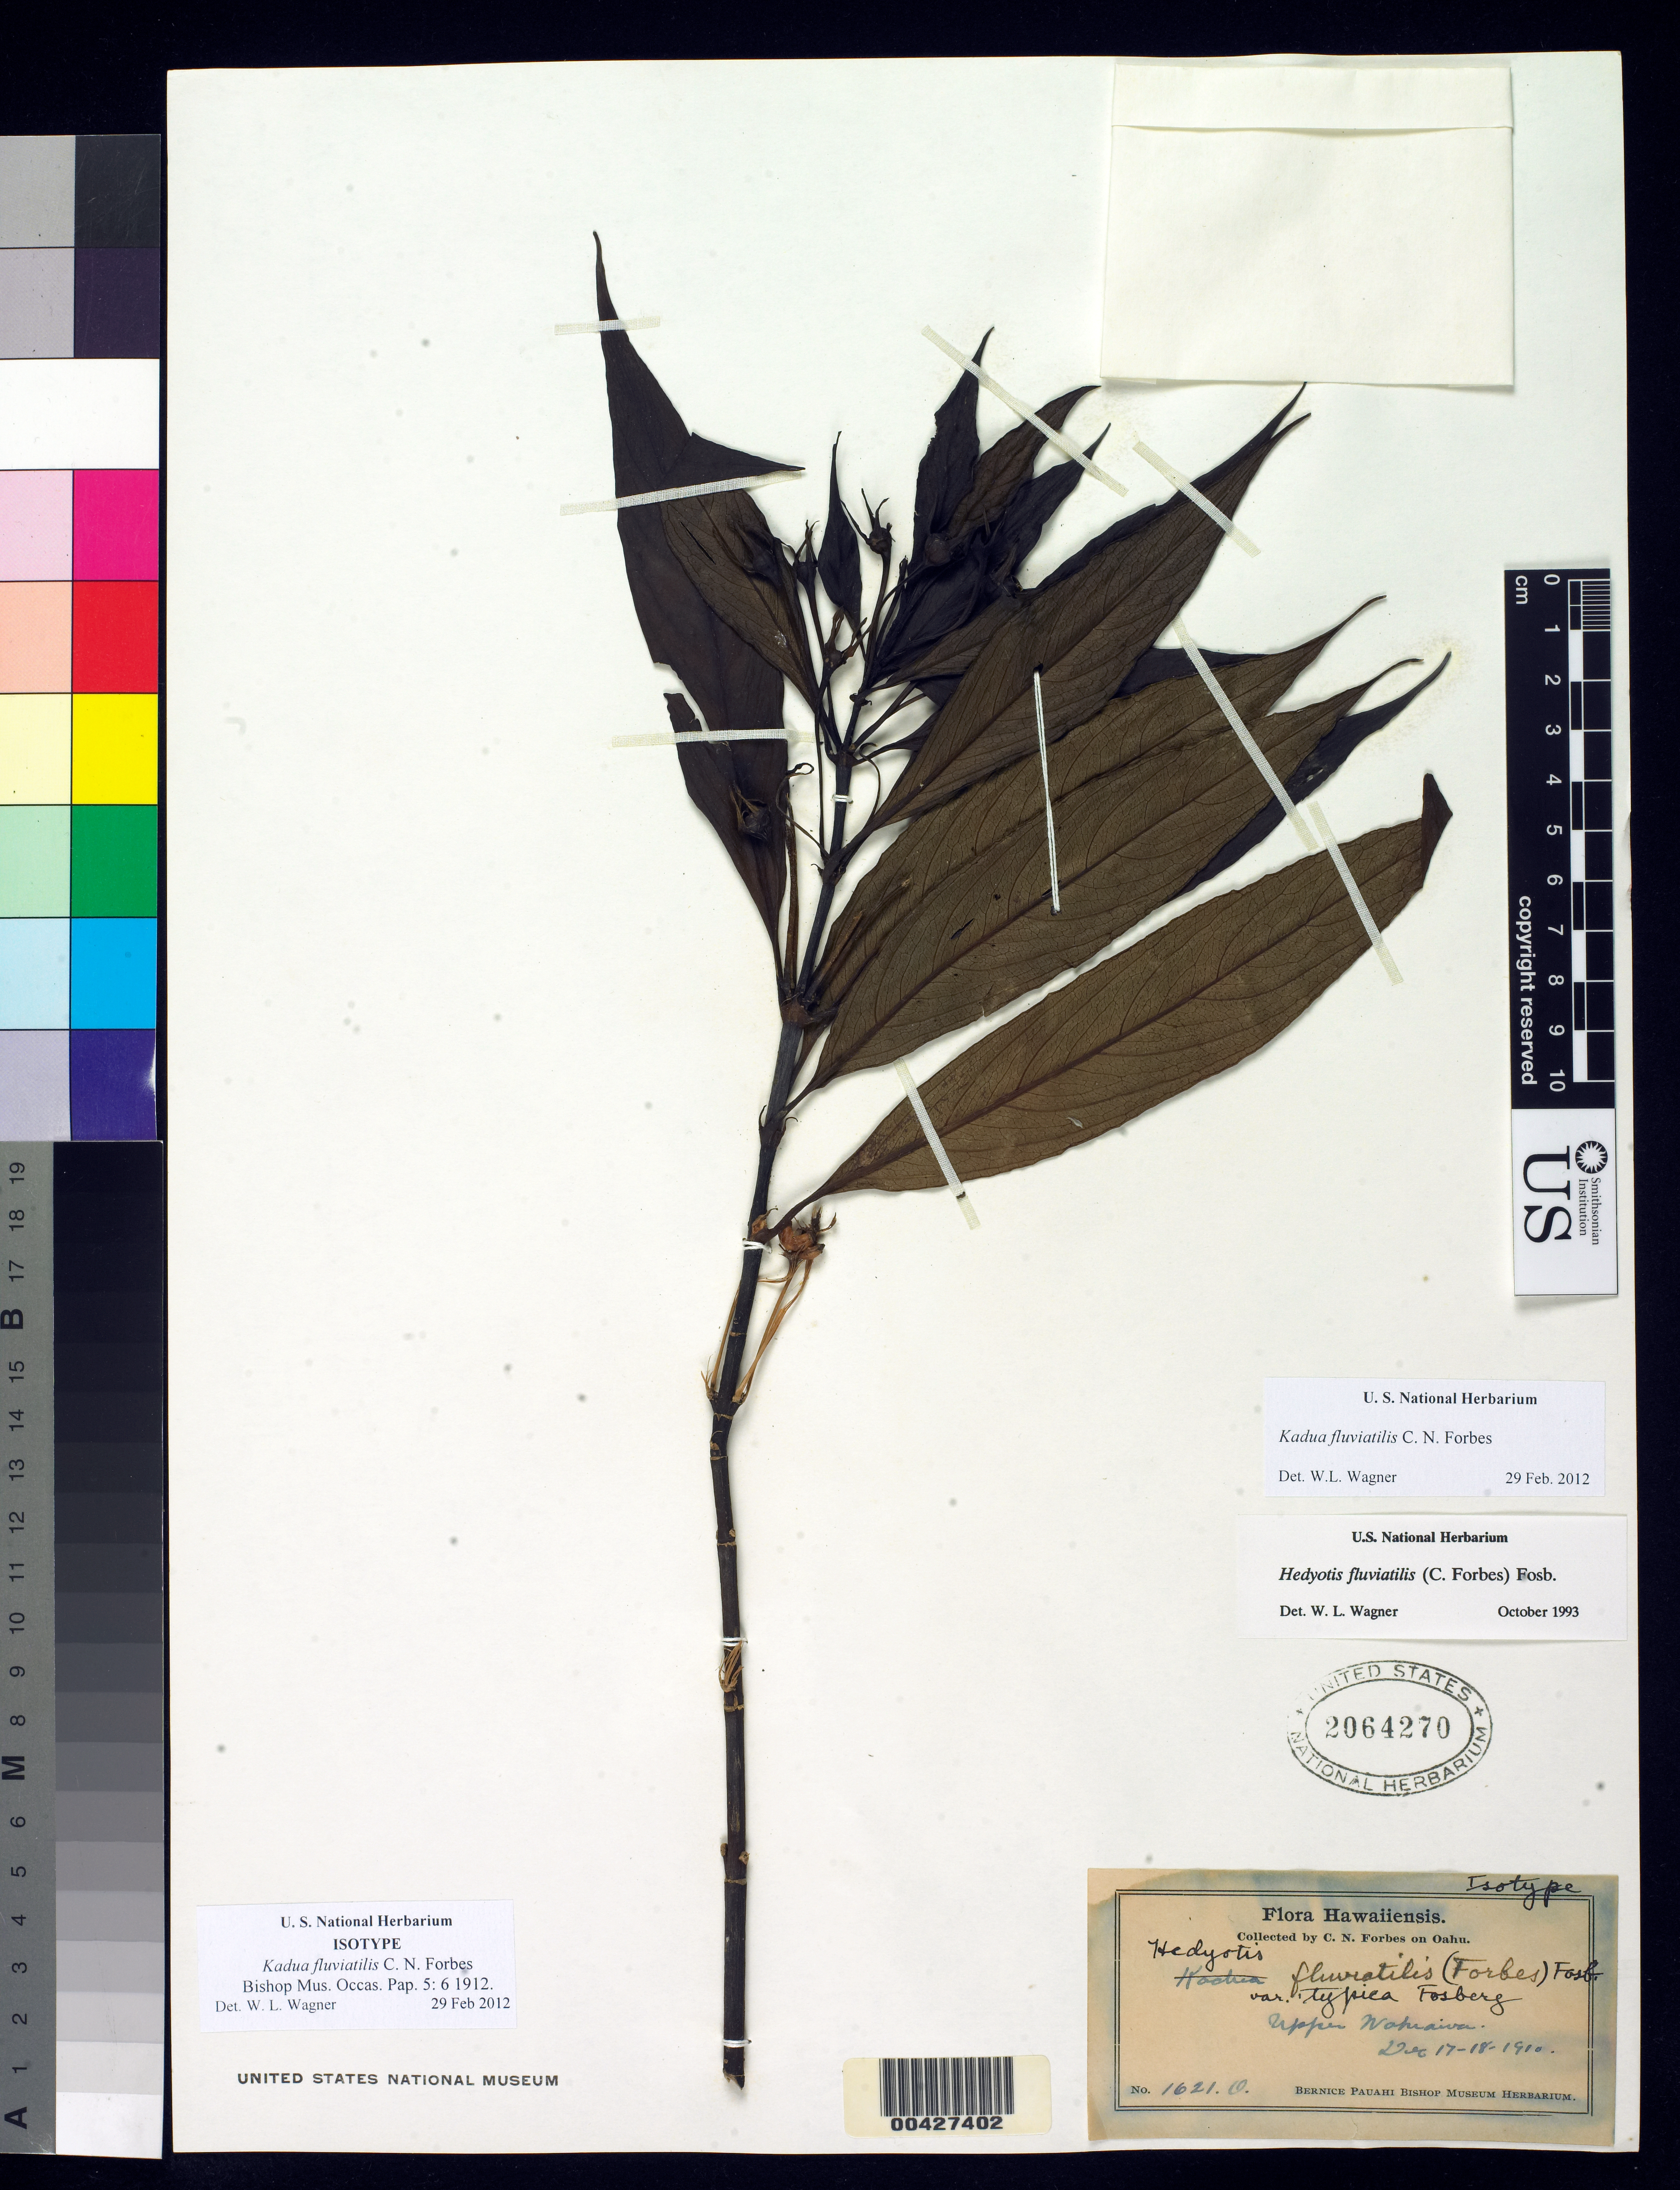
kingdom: Plantae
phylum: Tracheophyta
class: Magnoliopsida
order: Gentianales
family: Rubiaceae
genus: Kadua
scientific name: Kadua fluviatilis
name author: C.N. Forbes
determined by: Wagner, W. L., (BOT), Smithsonian Institution - National Museum of Natural History (UNITED STATES)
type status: Isotype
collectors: C. N. Forbes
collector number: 1621.O.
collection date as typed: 17 Dec 1910 to 18 Dec 1910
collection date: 1910-12-17/1910-12-18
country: United States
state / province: Hawaii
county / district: Honolulu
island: Oahu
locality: Upper Wahiawa.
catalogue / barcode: US 2064270